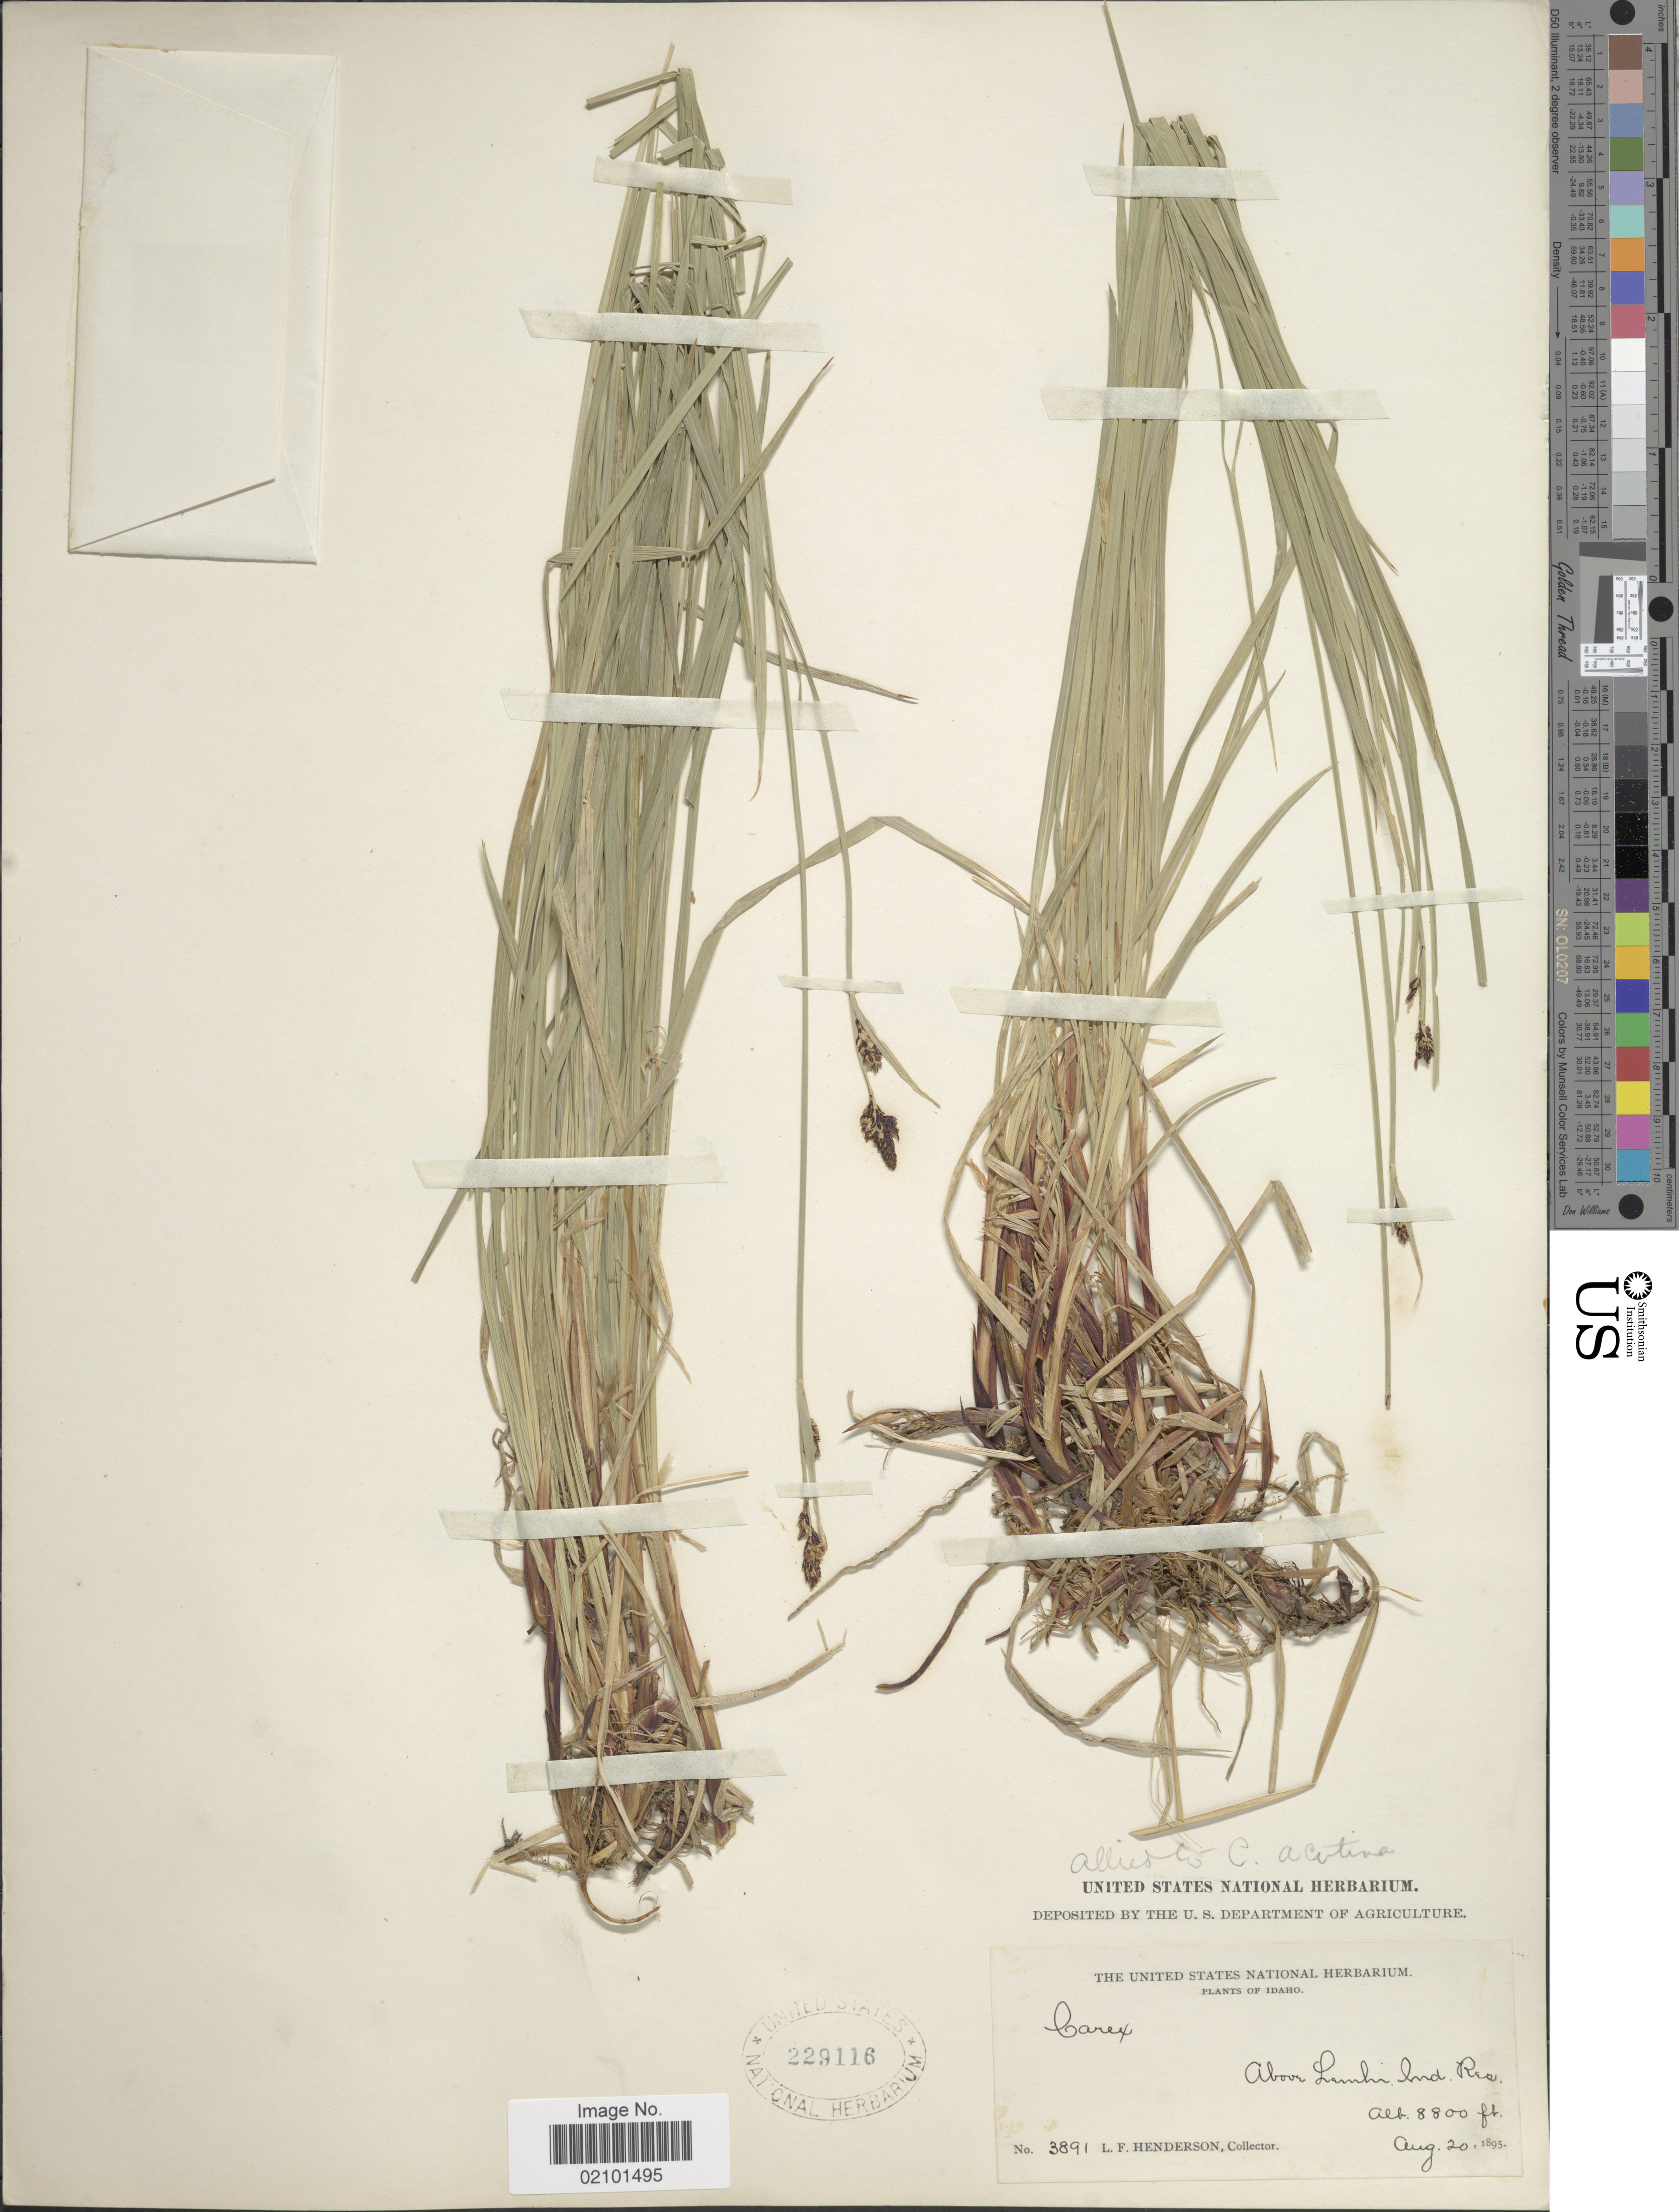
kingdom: Plantae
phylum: Tracheophyta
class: Liliopsida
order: Poales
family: Cyperaceae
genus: Carex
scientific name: Carex sp.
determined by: Strong, Mark T., (BOT), Smithsonian Institution - National Museum of Natural History (UNITED STATES)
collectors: L. Henderson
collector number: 3891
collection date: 1895-08-20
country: United States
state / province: Idaho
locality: Above Lemhi Ind. Res.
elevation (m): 2682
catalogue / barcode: US 229116